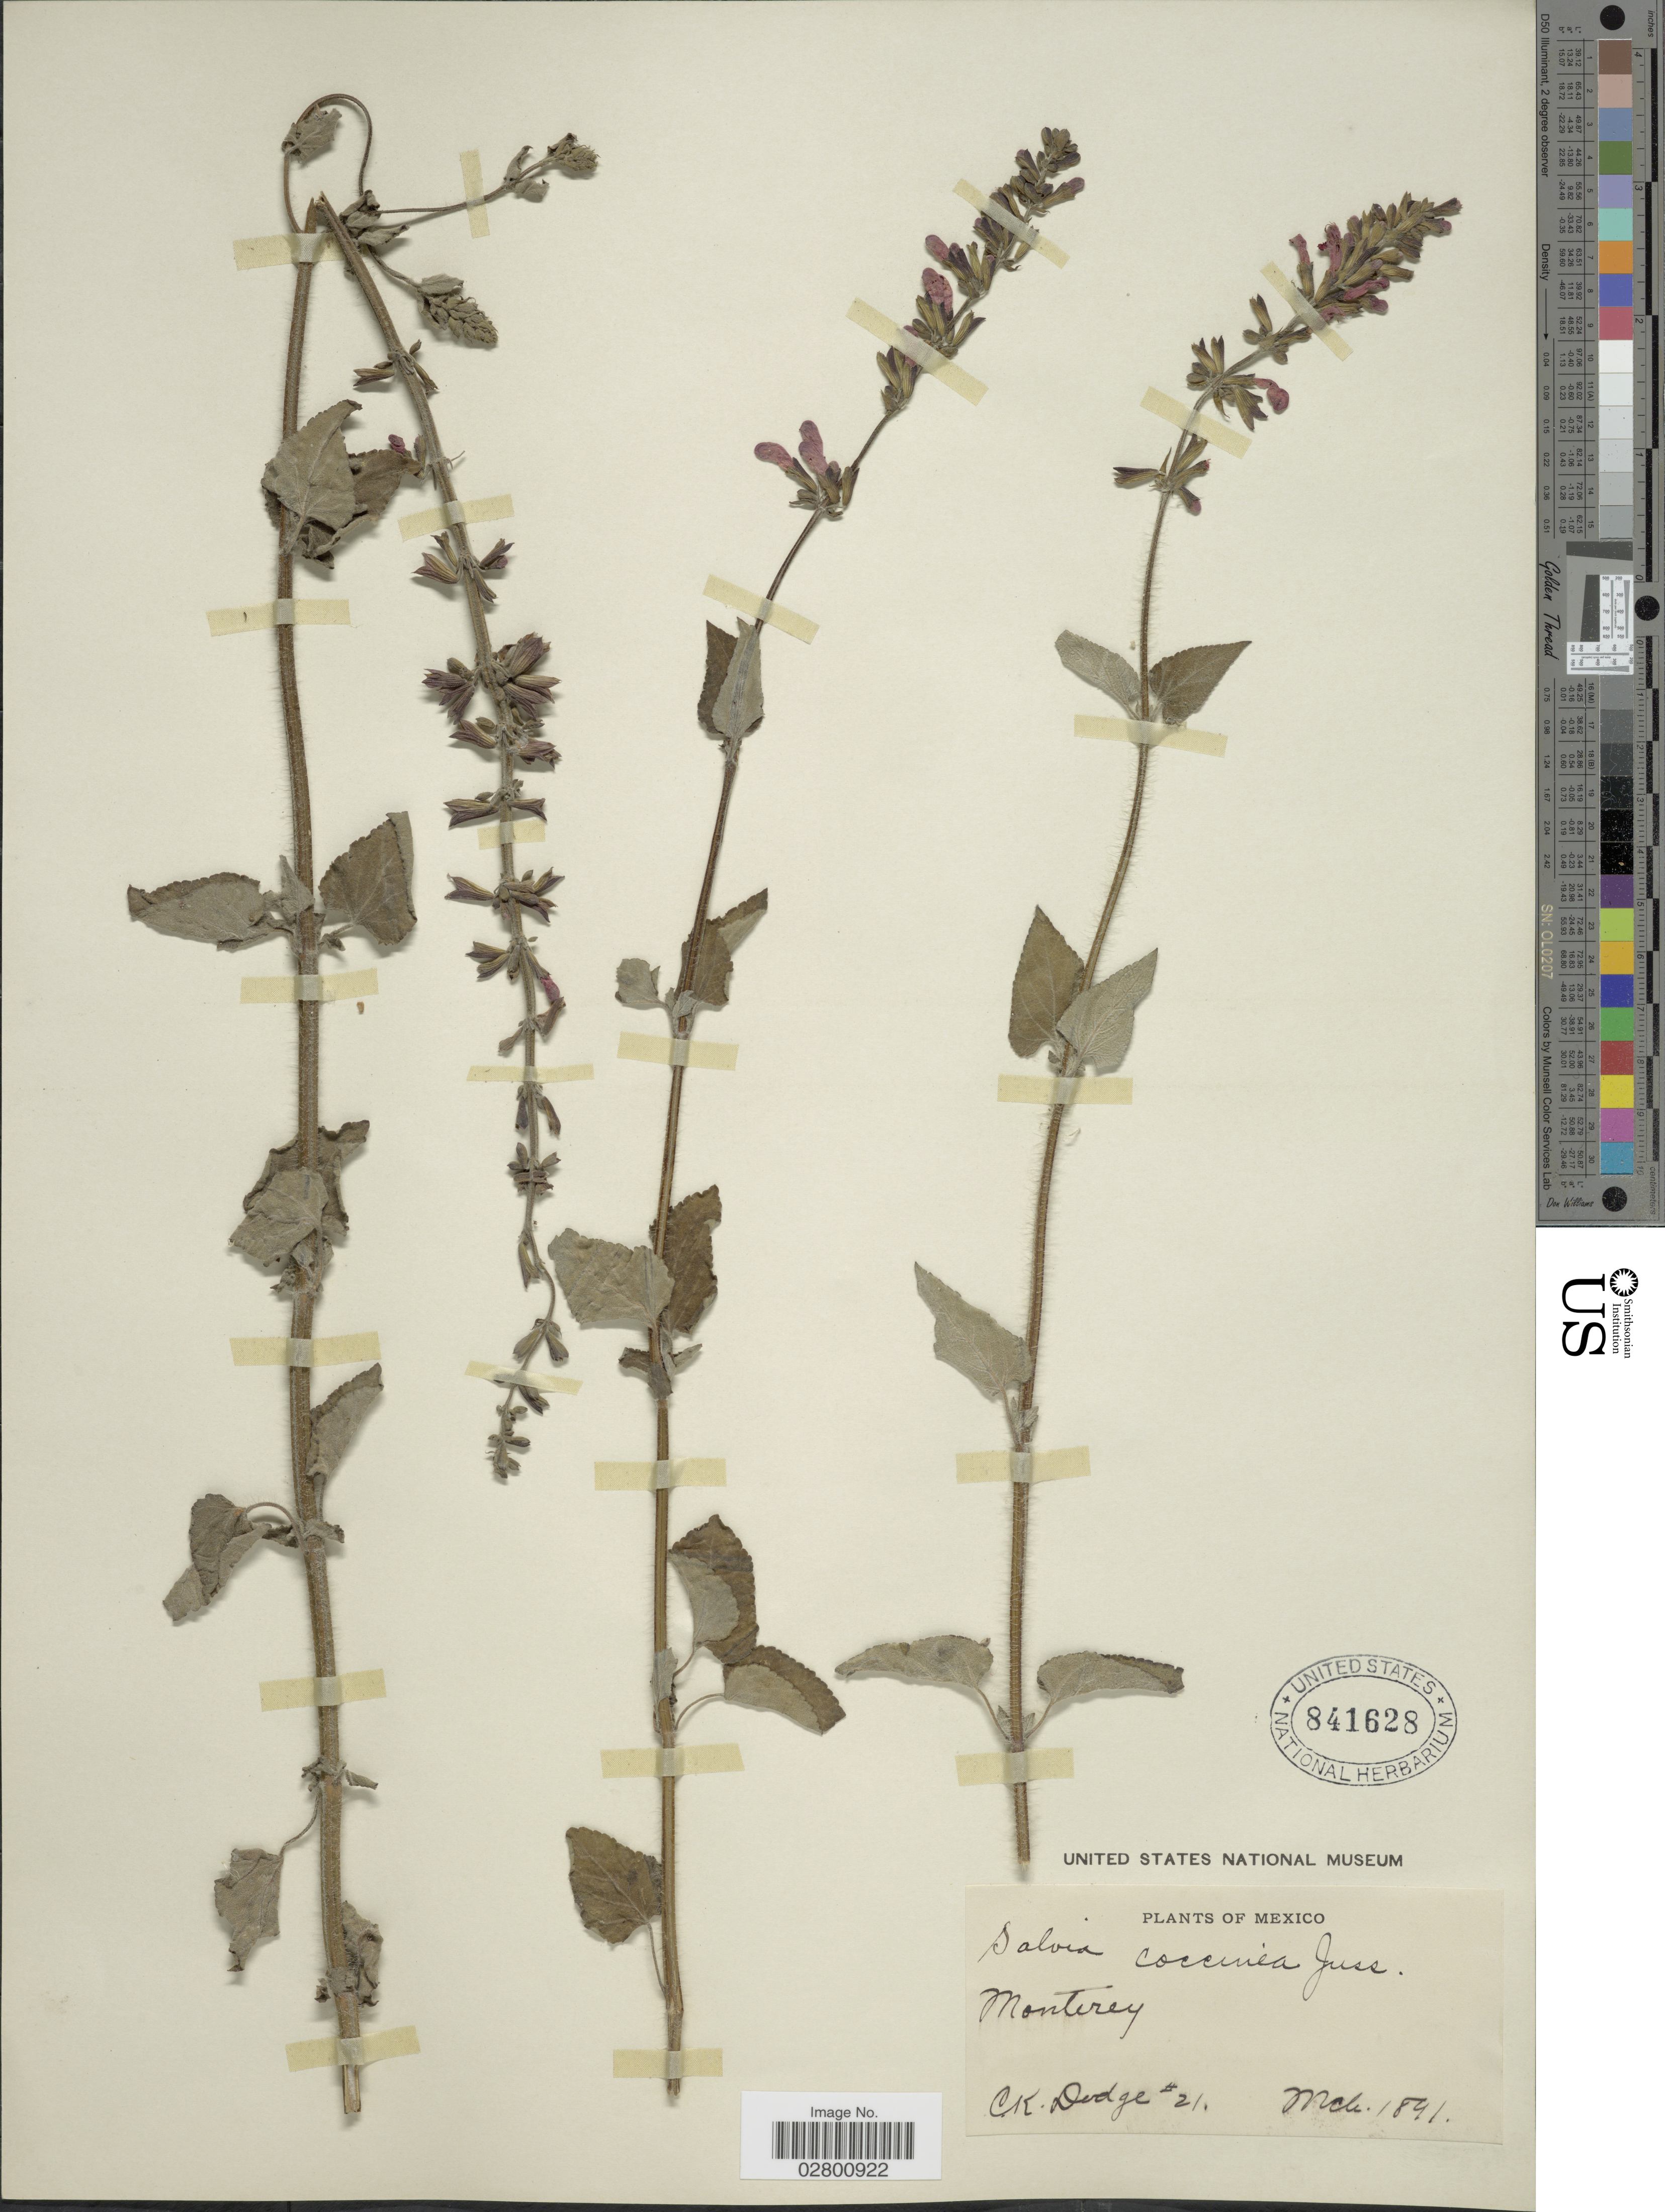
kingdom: Plantae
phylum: Tracheophyta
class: Magnoliopsida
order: Lamiales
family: Lamiaceae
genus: Salvia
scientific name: Salvia coccinea 'Naples Lavender'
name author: L. f. ex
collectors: C. Dodge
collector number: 21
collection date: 1891-03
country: Mexico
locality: Monterey.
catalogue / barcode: US 841628